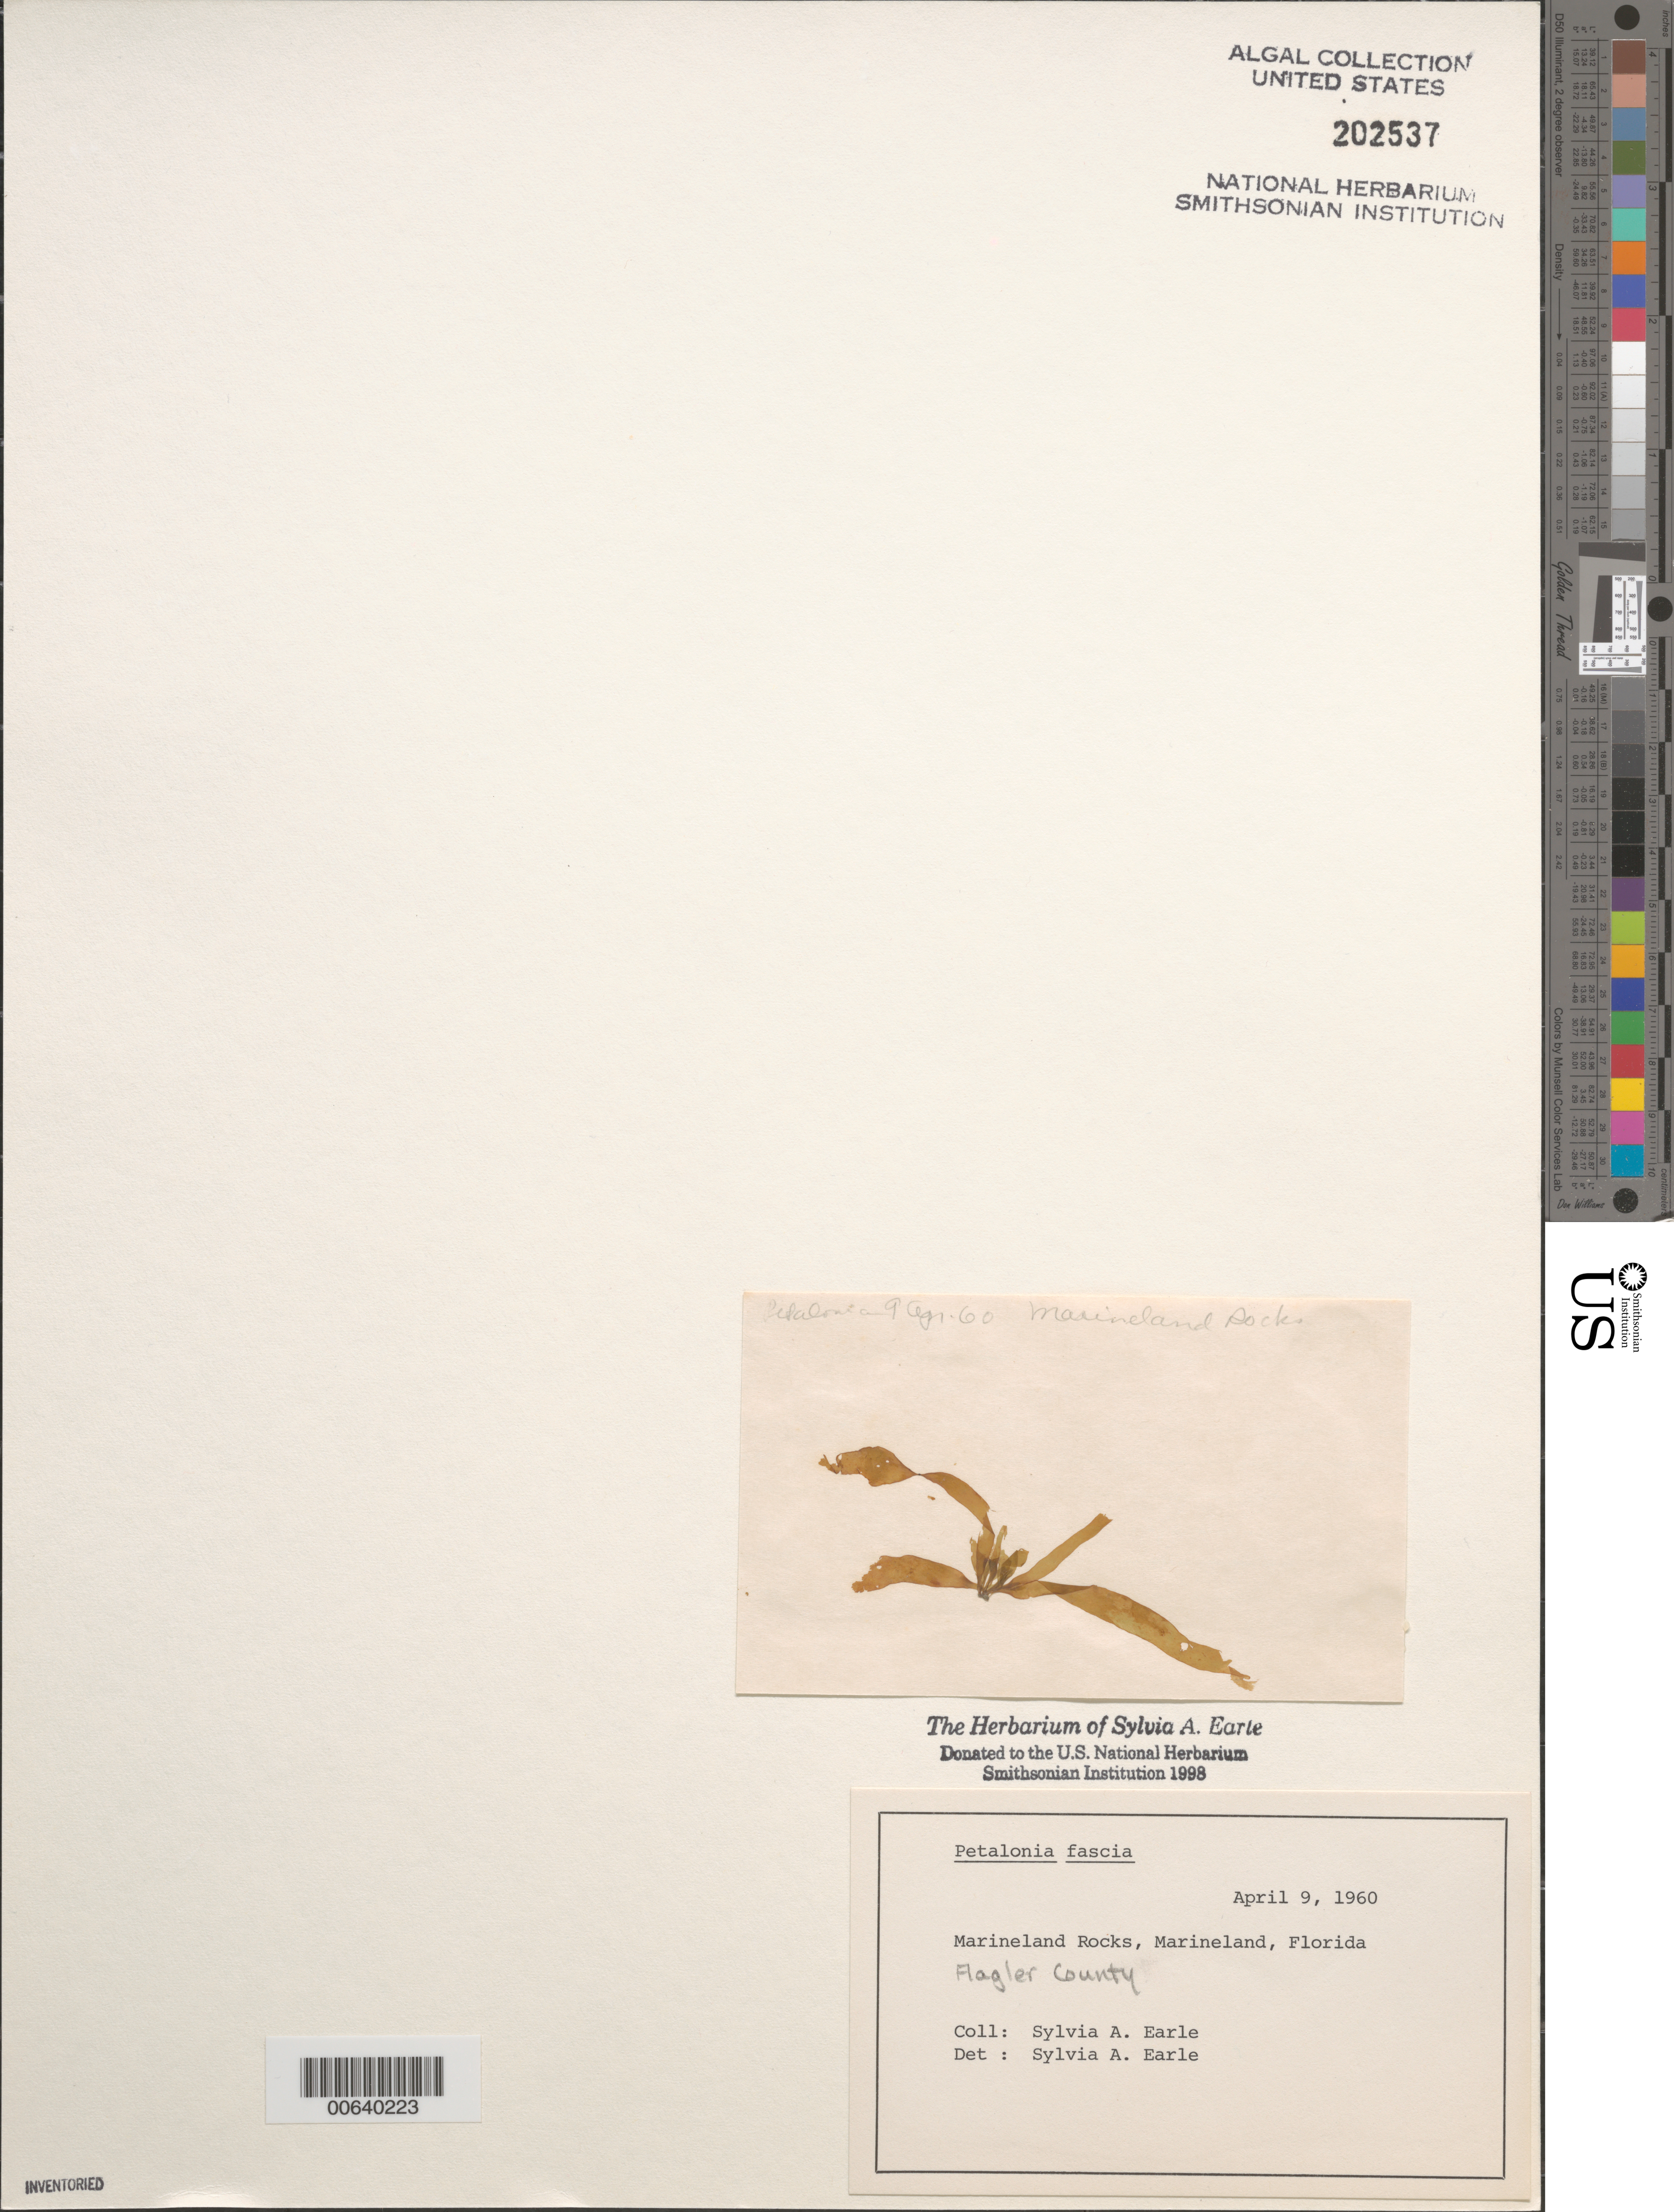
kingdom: Chromista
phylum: Ochrophyta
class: Phaeophyceae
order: Scytosiphonales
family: Scytosiphonaceae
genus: Petalonia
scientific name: Petalonia fascia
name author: (O.F. Müller) Kuntze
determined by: Earle, S. A.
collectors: S. A. Earle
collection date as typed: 09 Apr 1960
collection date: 1960-04-09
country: United States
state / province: Florida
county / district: Flagler County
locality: Marineland Rocks, Marineland, Atlantic Ocean coast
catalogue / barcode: US 202537